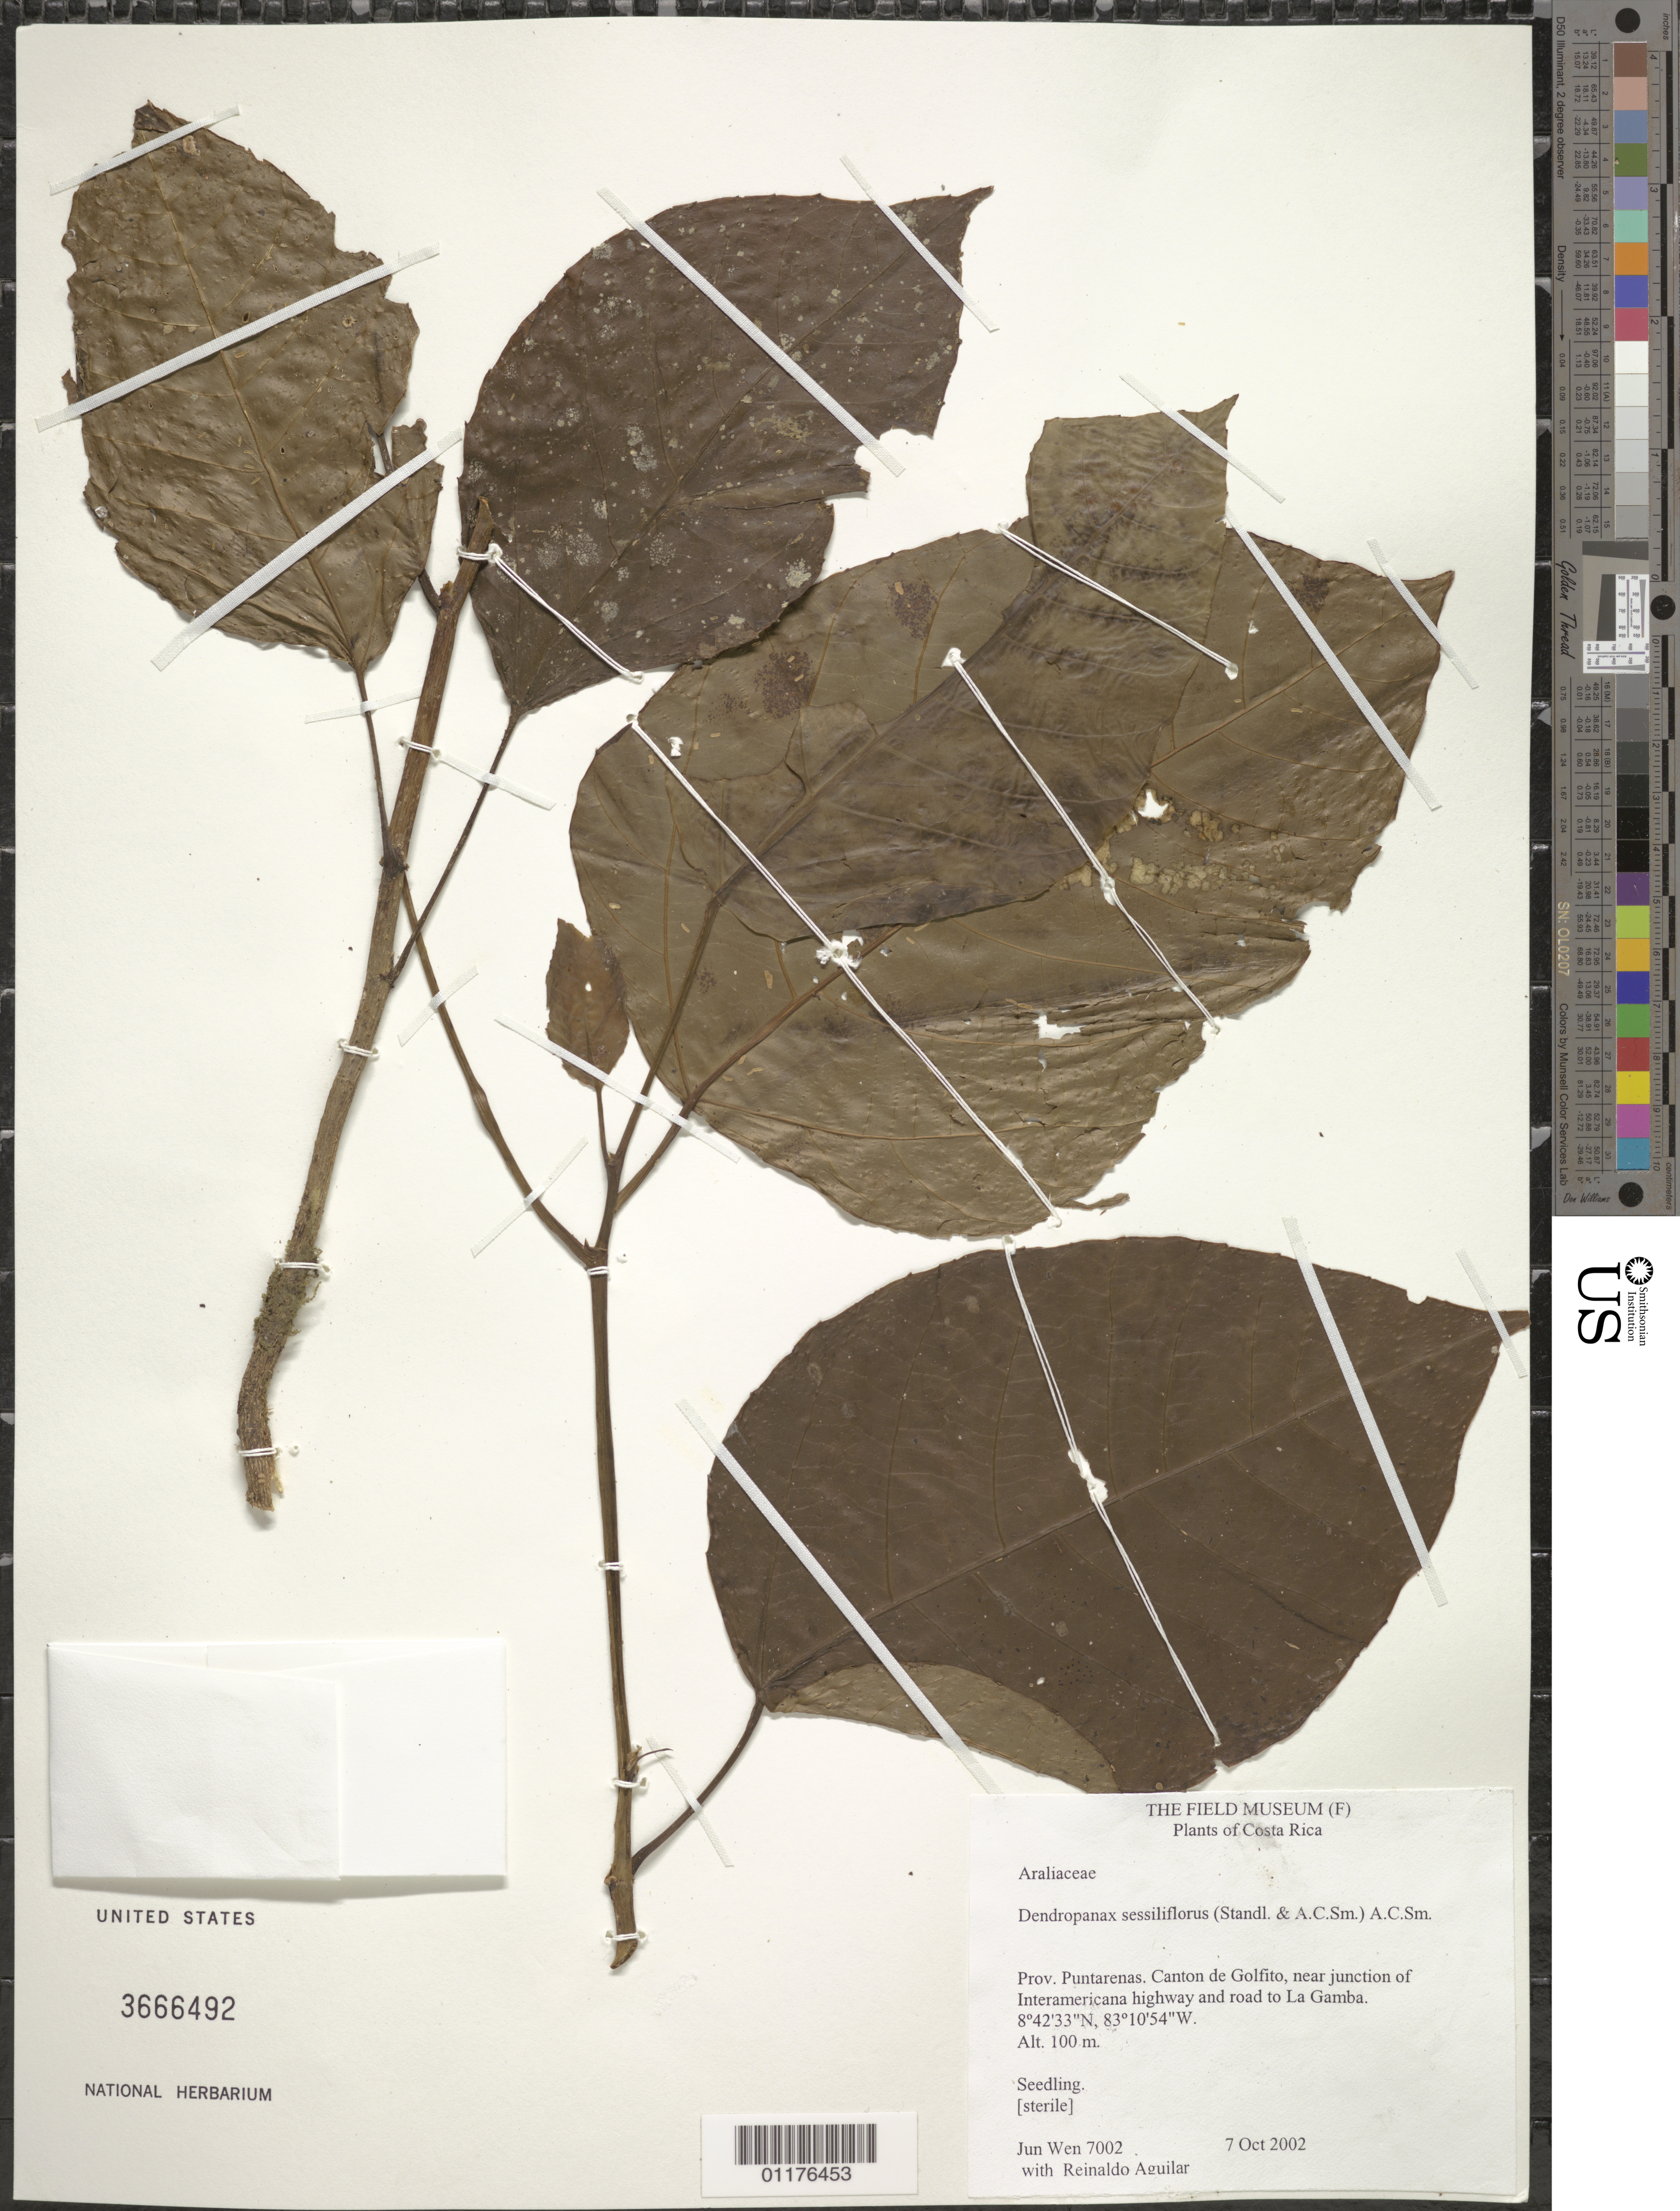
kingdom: Plantae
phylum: Tracheophyta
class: Magnoliopsida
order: Apiales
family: Araliaceae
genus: Dendropanax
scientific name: Dendropanax sessiliflorus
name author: (Standl. & A.C. Sm.) A.C. Sm.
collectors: J. Wen & R. Aguilar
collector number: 7002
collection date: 2002-10-07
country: Costa Rica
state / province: Puntarenas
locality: Canton de Golfito, near junction of Interamericana highway and road to La Gamba.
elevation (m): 100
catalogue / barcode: US 3666492